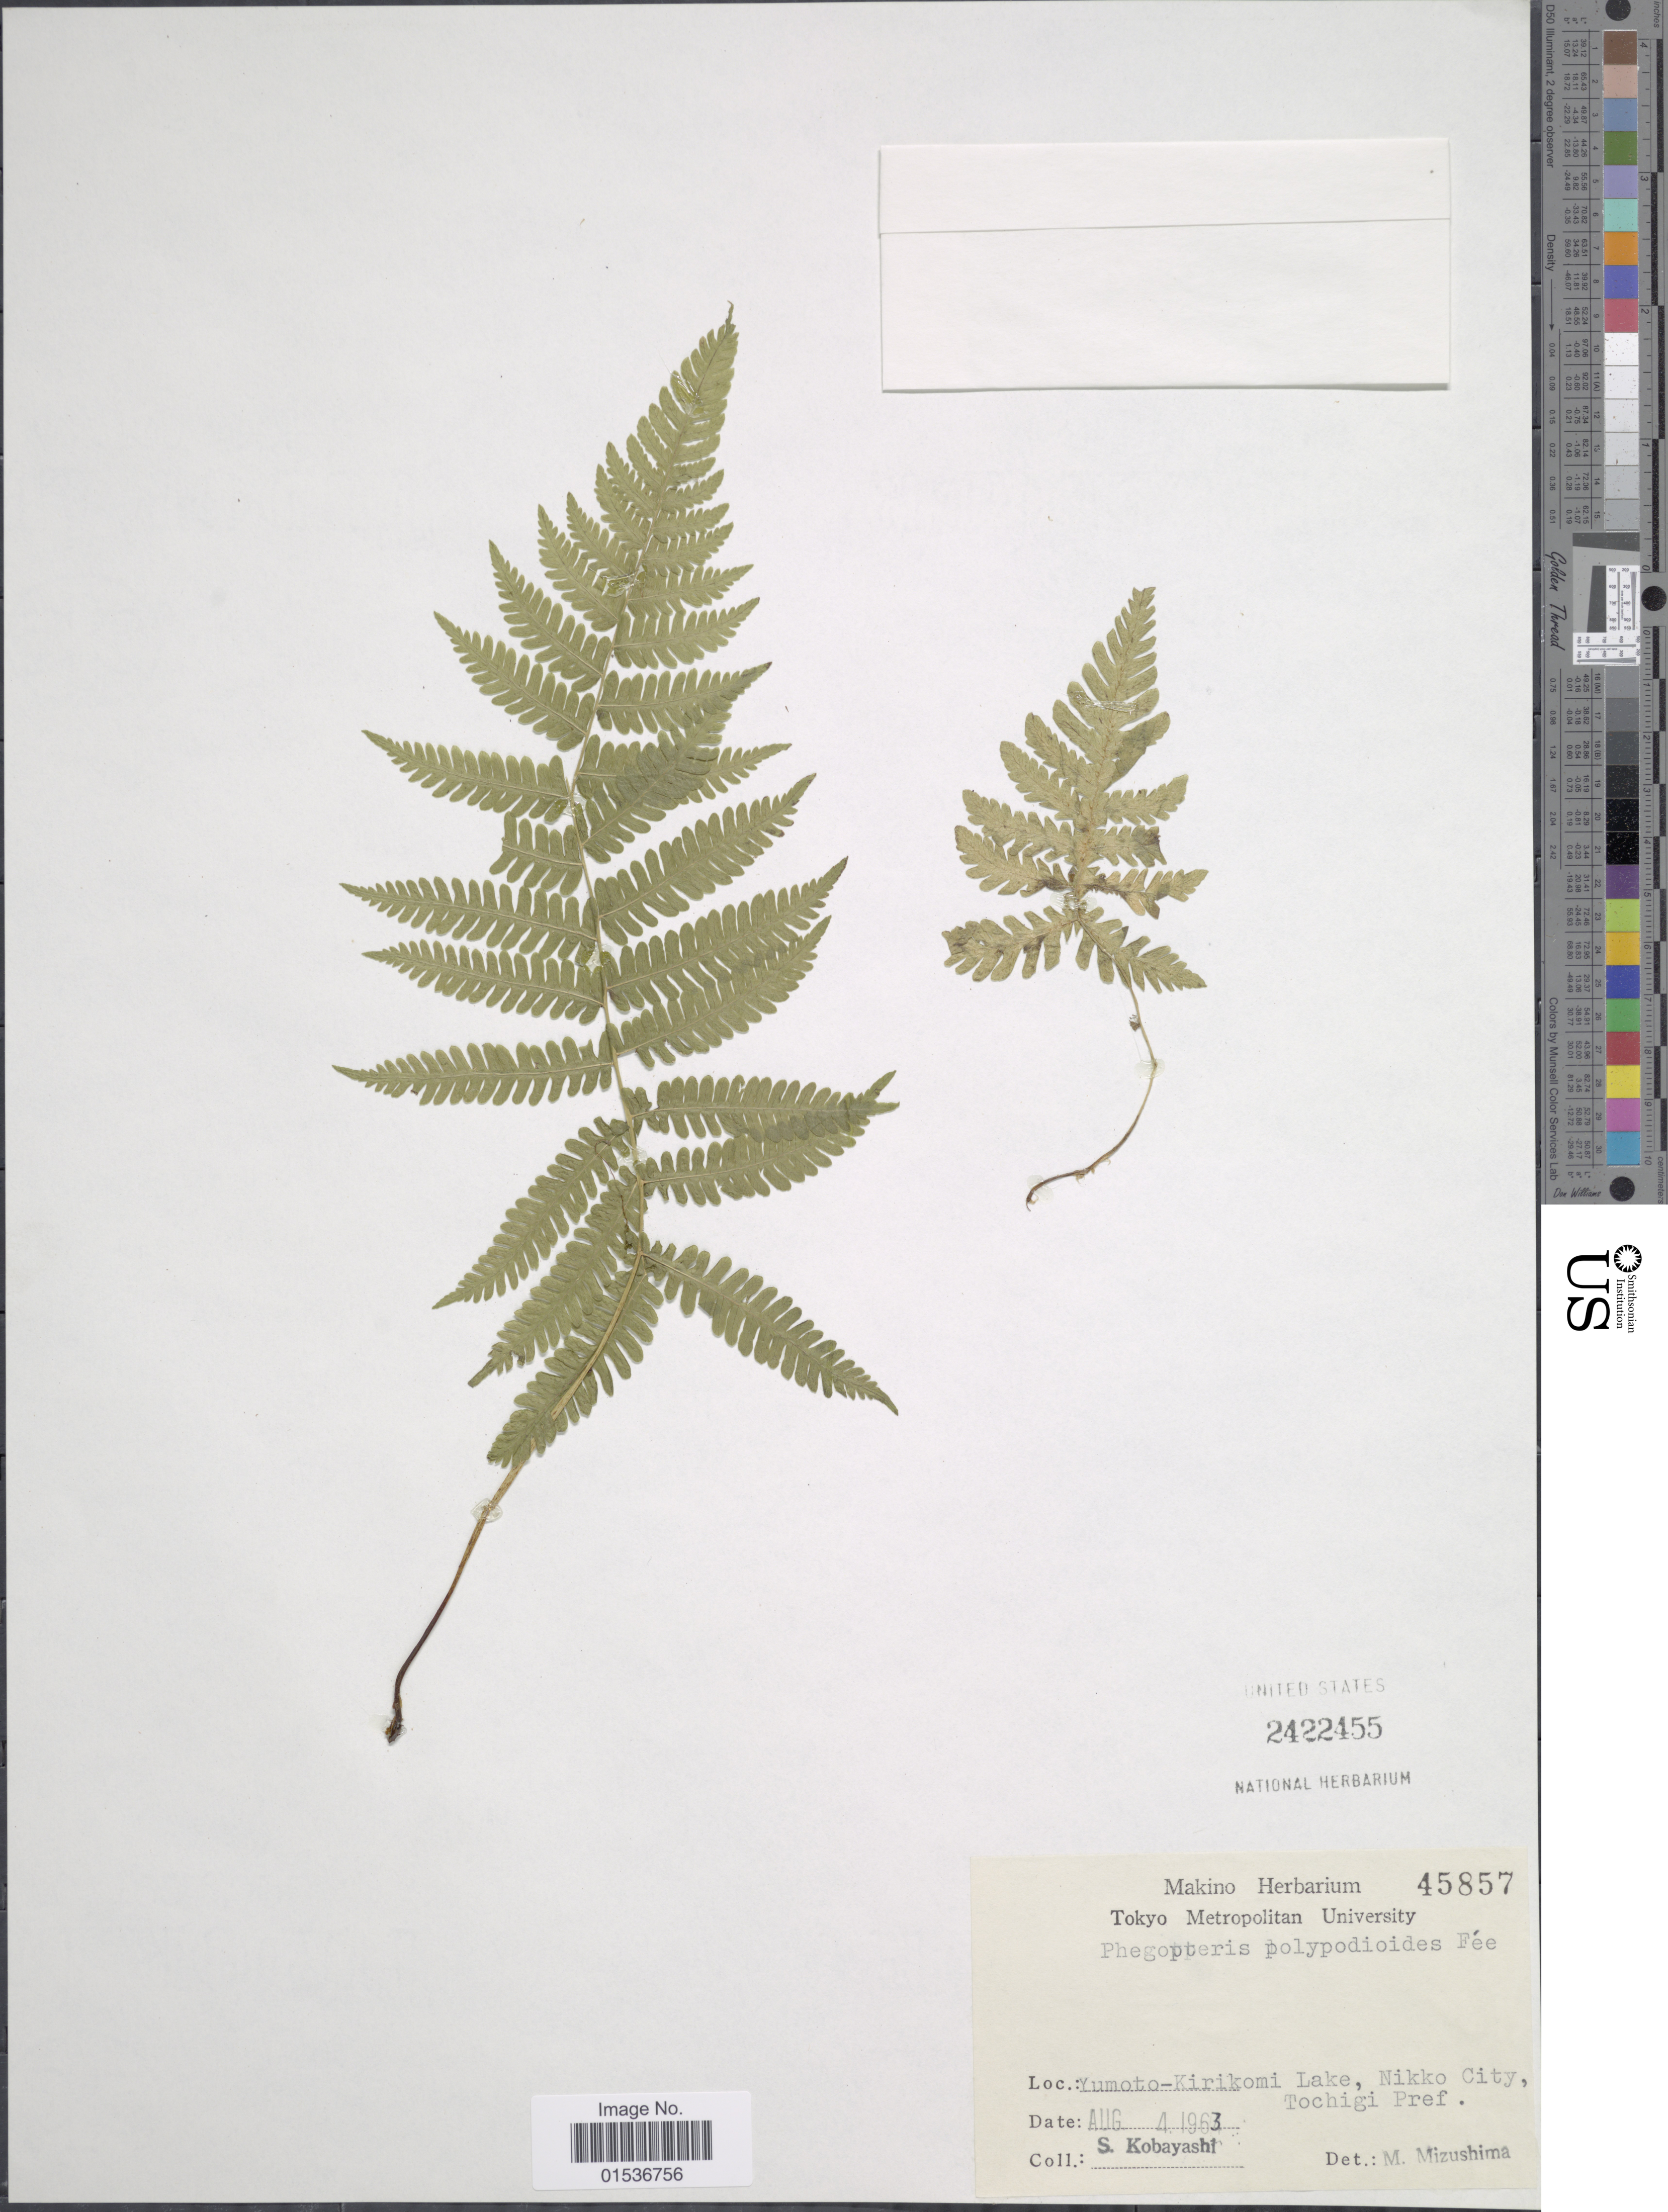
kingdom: Plantae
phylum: Tracheophyta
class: Polypodiopsida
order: Polypodiales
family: Thelypteridaceae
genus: Phegopteris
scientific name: Phegopteris oreopteris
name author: (Ehrh.) Fée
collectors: S. Kobayashi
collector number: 45857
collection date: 1963-08-04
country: Japan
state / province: Totigi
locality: Yumoto-Kirikomi Lake, Nikko City, Tochigi Pref.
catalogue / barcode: US 2422455